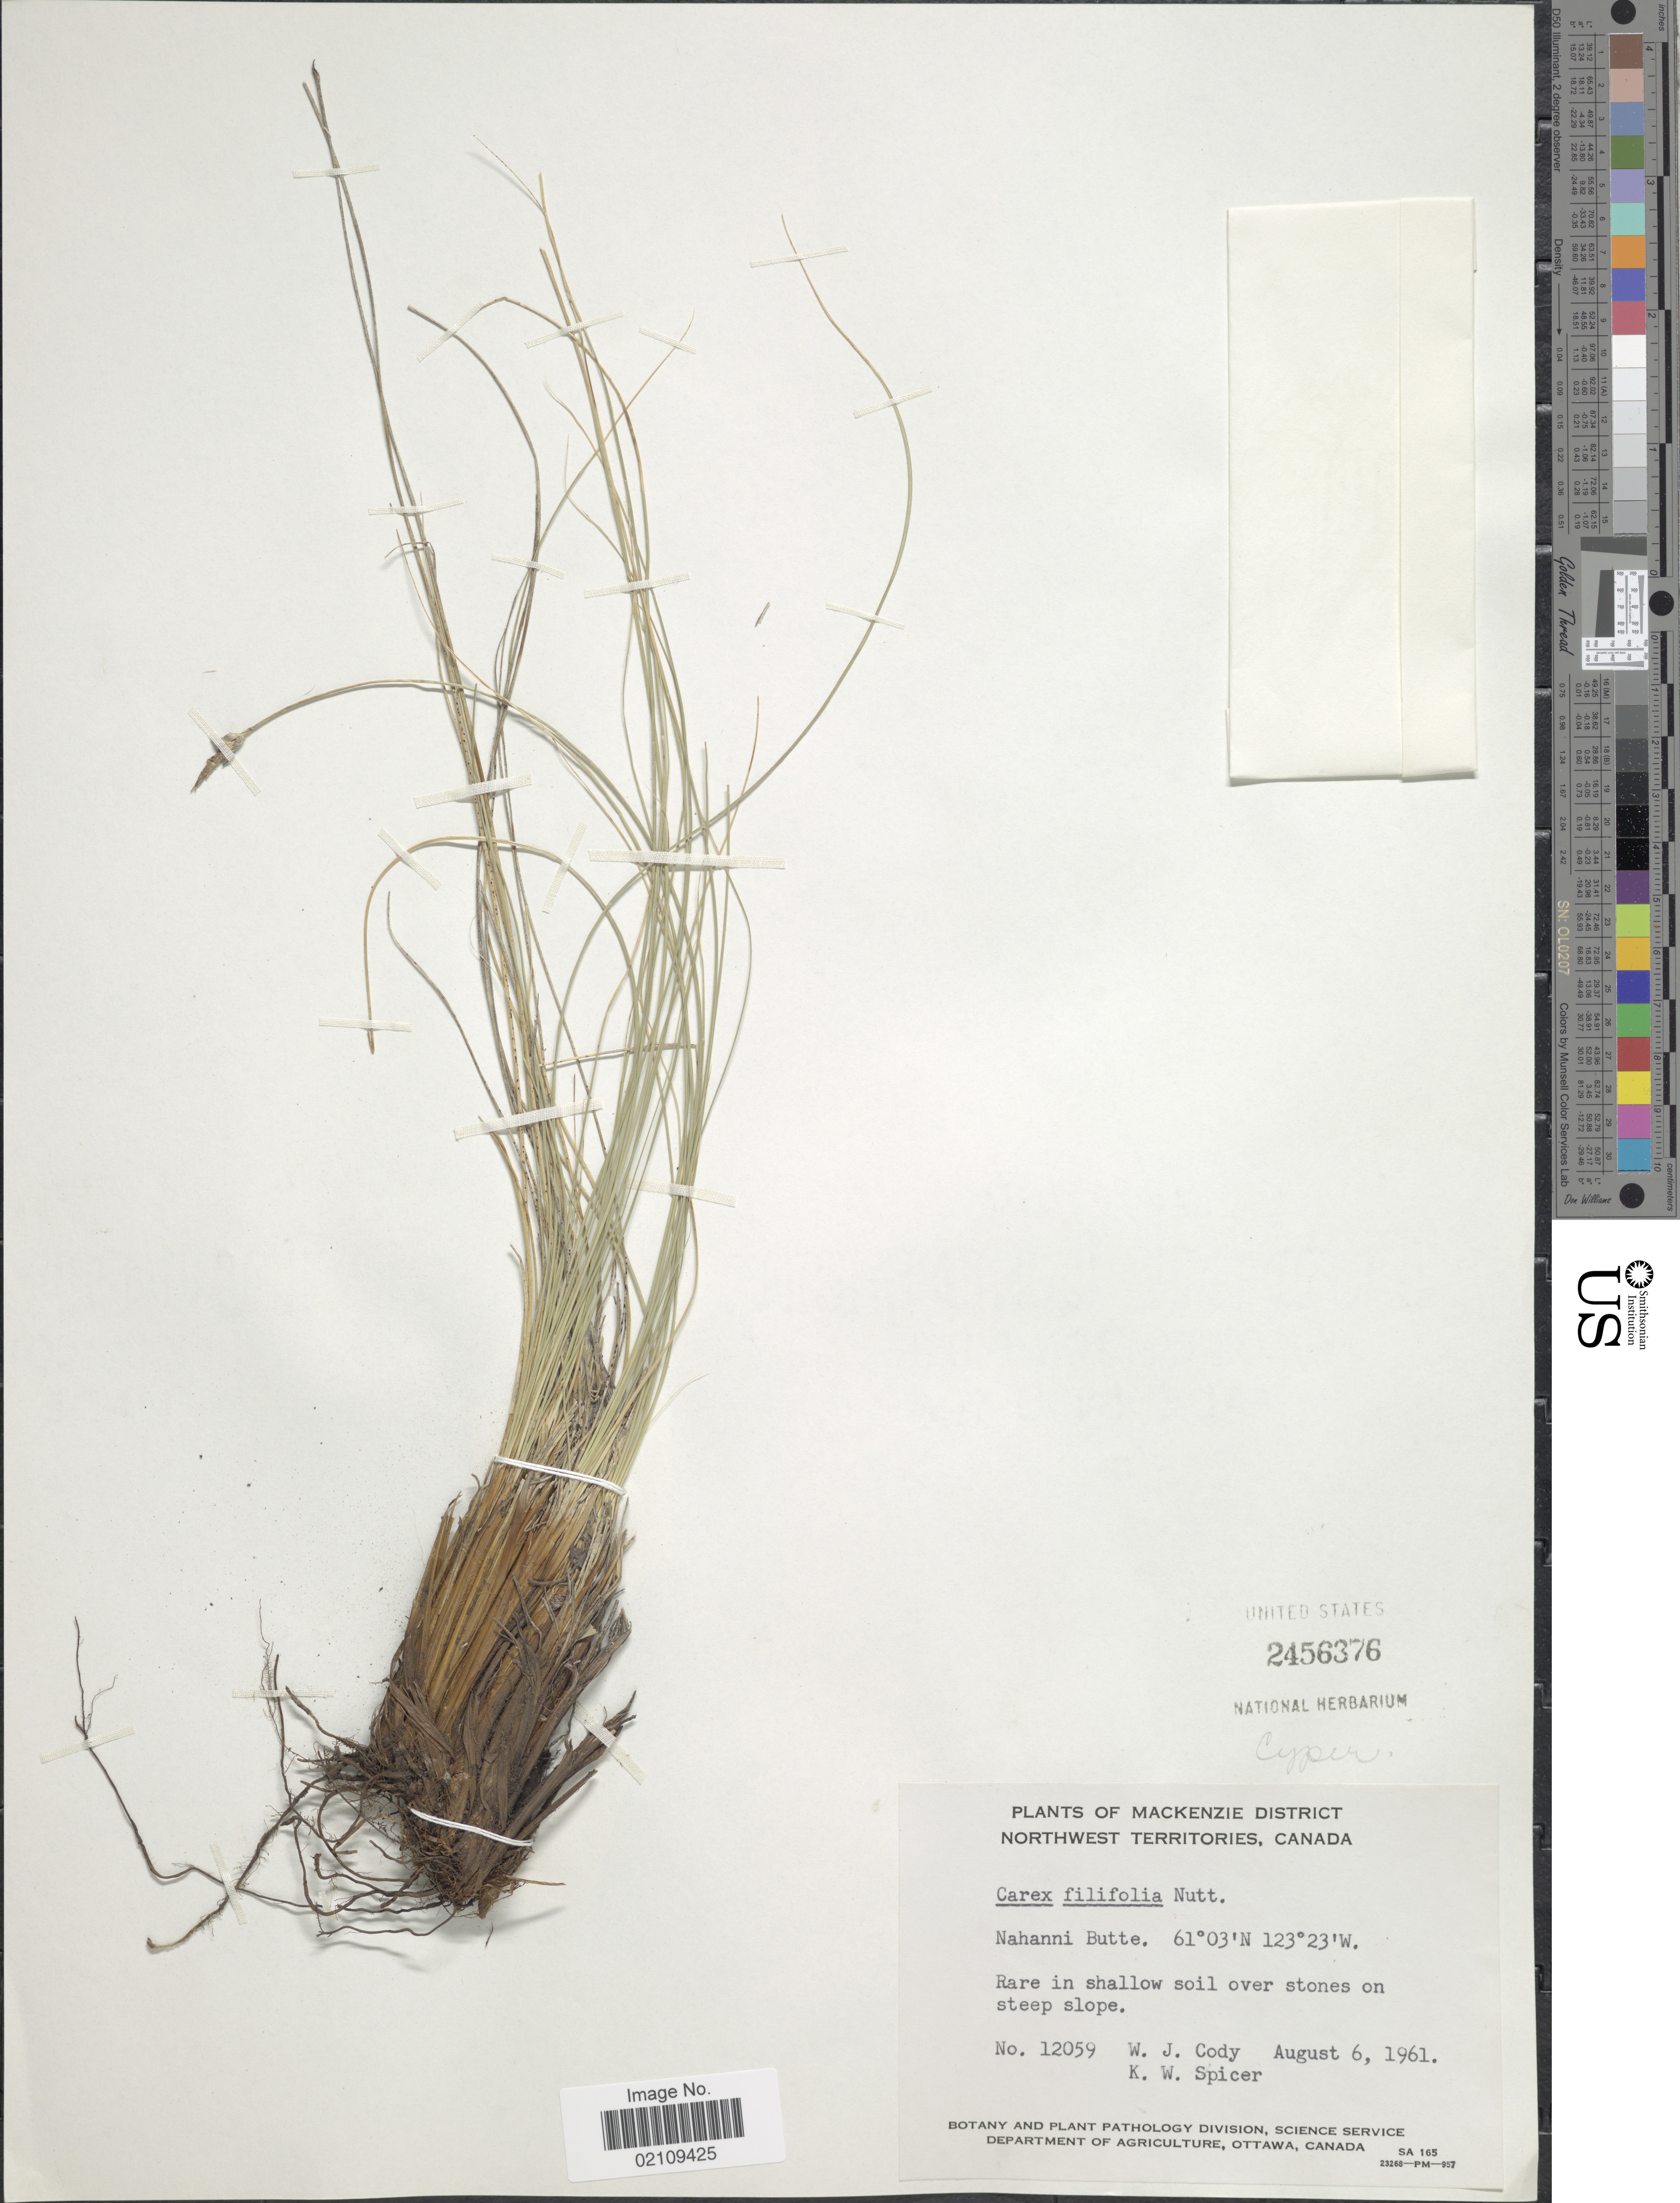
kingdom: Plantae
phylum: Tracheophyta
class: Liliopsida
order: Poales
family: Cyperaceae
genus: Carex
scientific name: Carex filifolia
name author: Nutt.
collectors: W. Cody & K. Spicer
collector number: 12059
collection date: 1961-08-06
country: Canada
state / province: Northwest Territories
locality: Mackenzie District, Nahanni Butte, Rare in shallow soil over stones on steep slope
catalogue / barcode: US 2456376